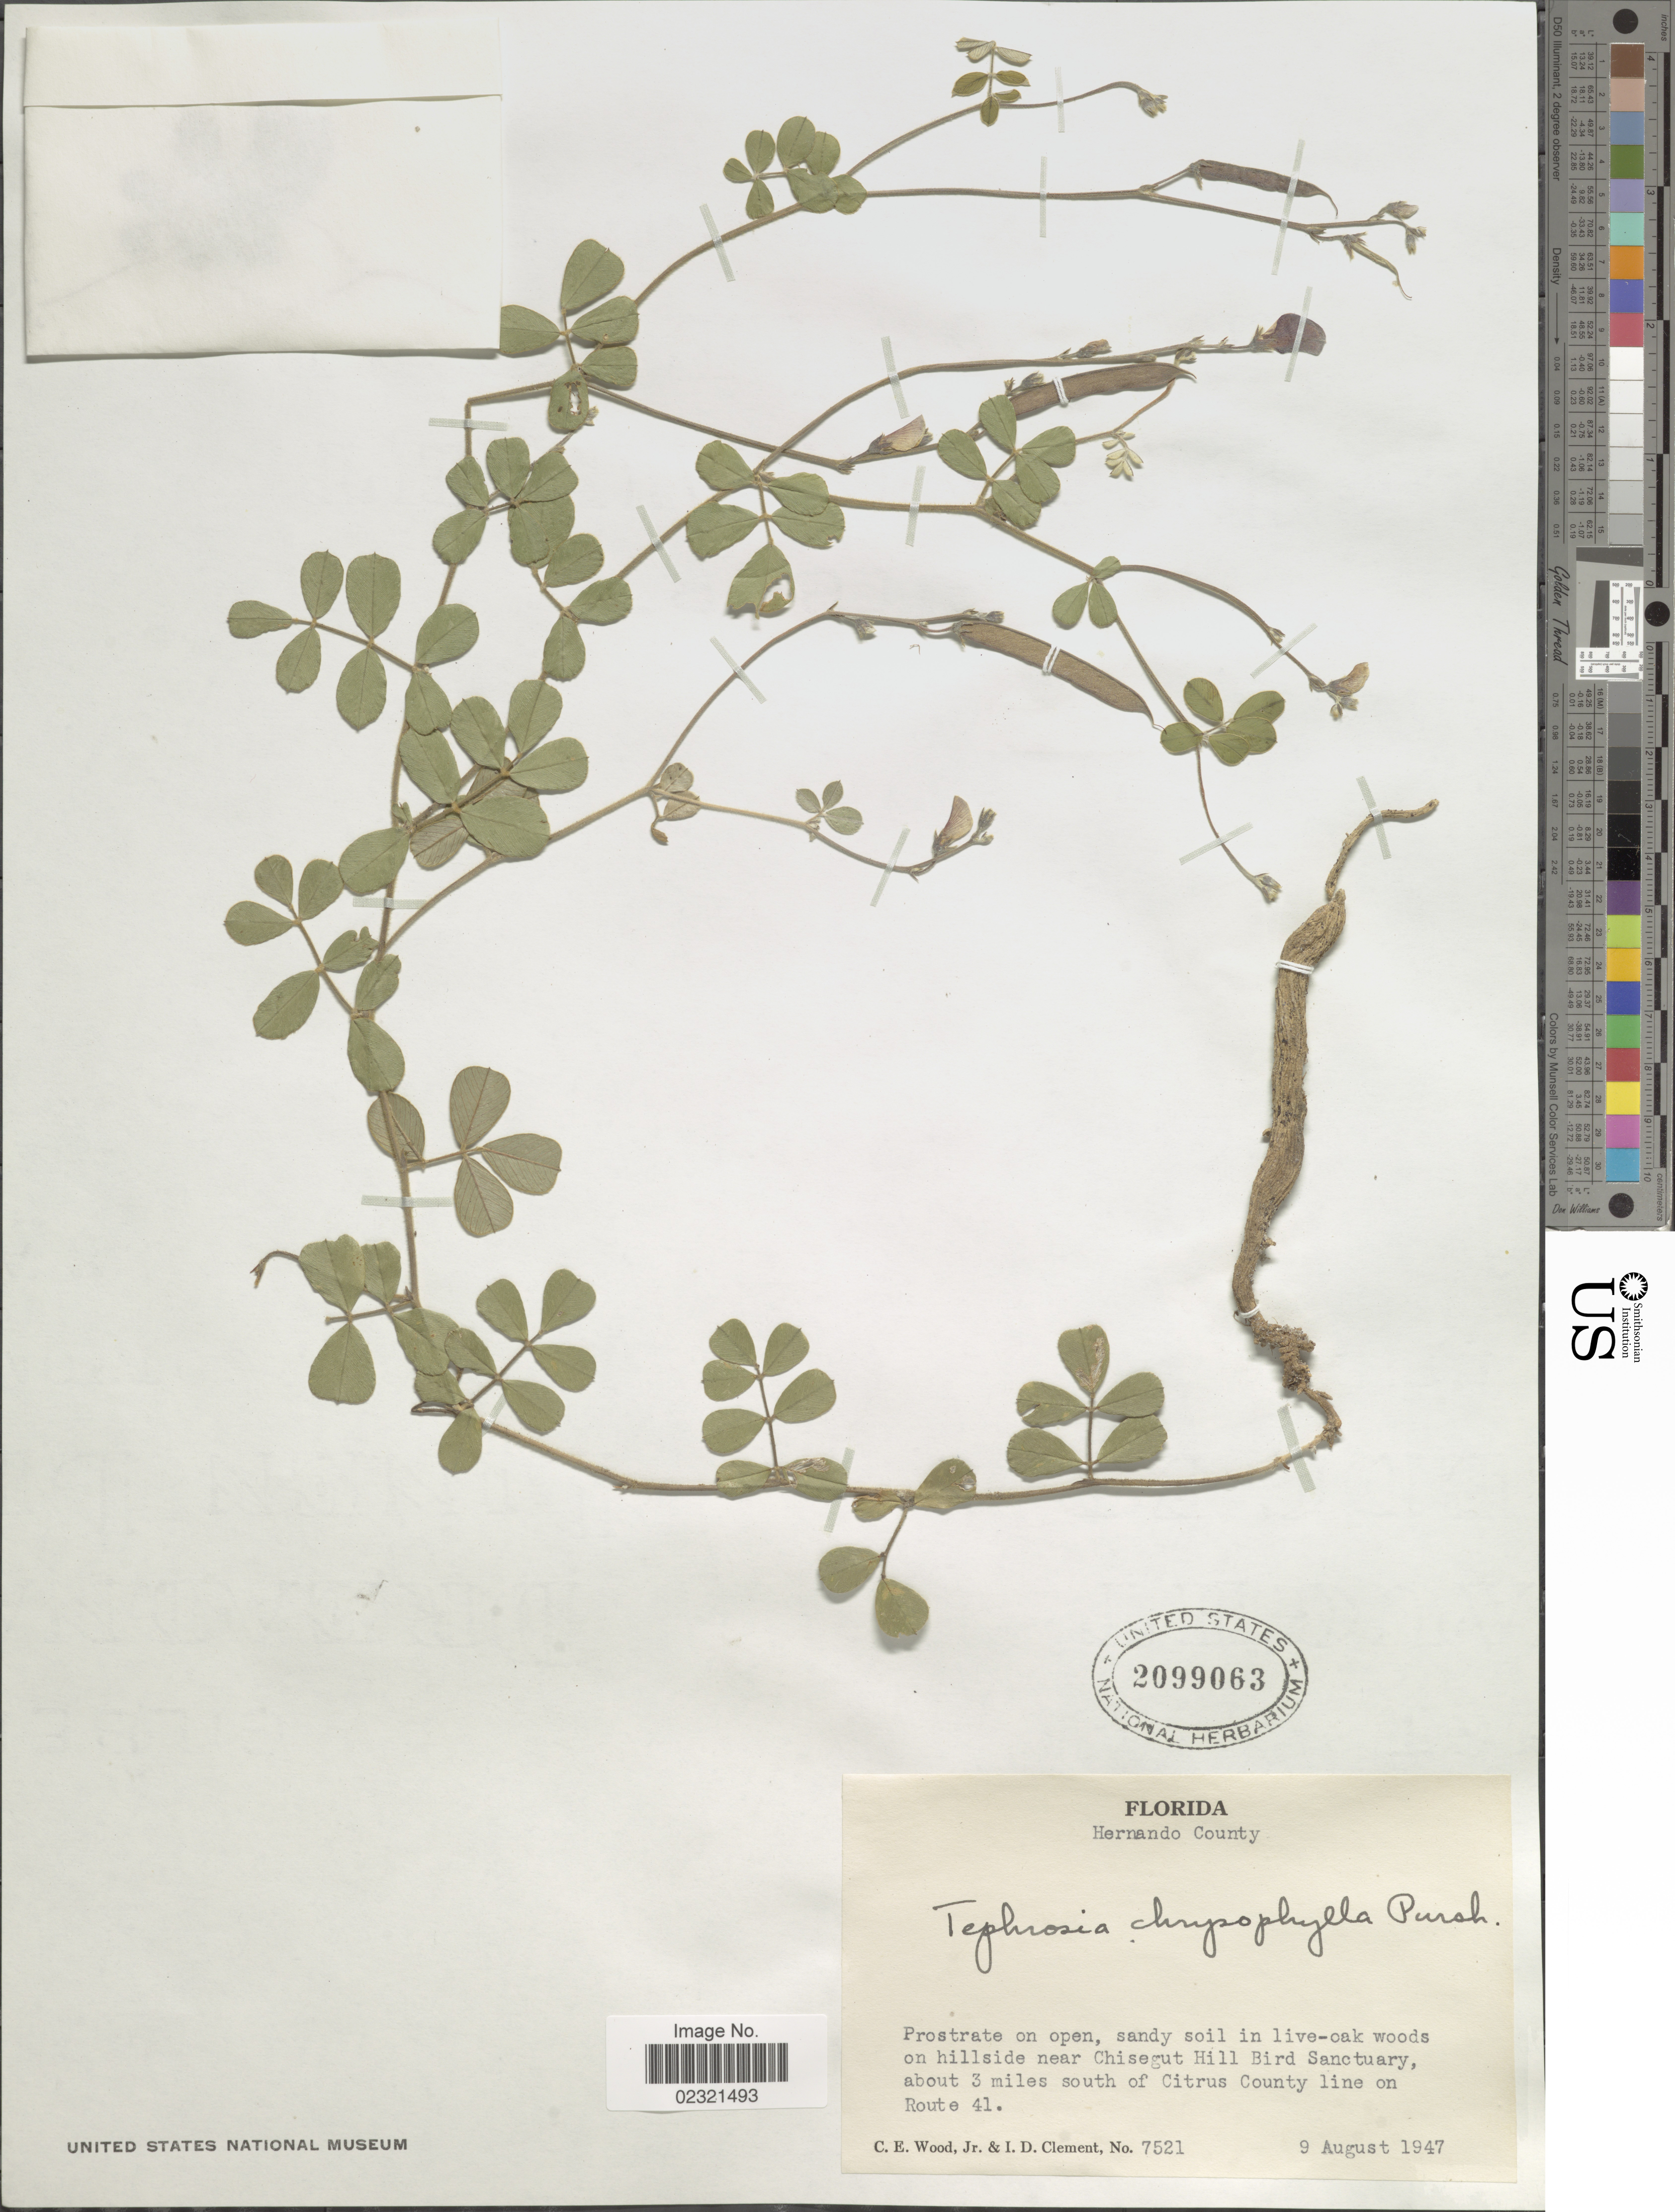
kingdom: Plantae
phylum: Tracheophyta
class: Magnoliopsida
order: Fabales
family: Fabaceae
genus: Tephrosia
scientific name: Tephrosia chrysophylla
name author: Pursh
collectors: C. Wood & I. Clement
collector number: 7521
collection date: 1947-08-09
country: United States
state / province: Florida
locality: Hernando County. about 3 miles south of Citrus County line on Route 41.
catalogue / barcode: US 2099063